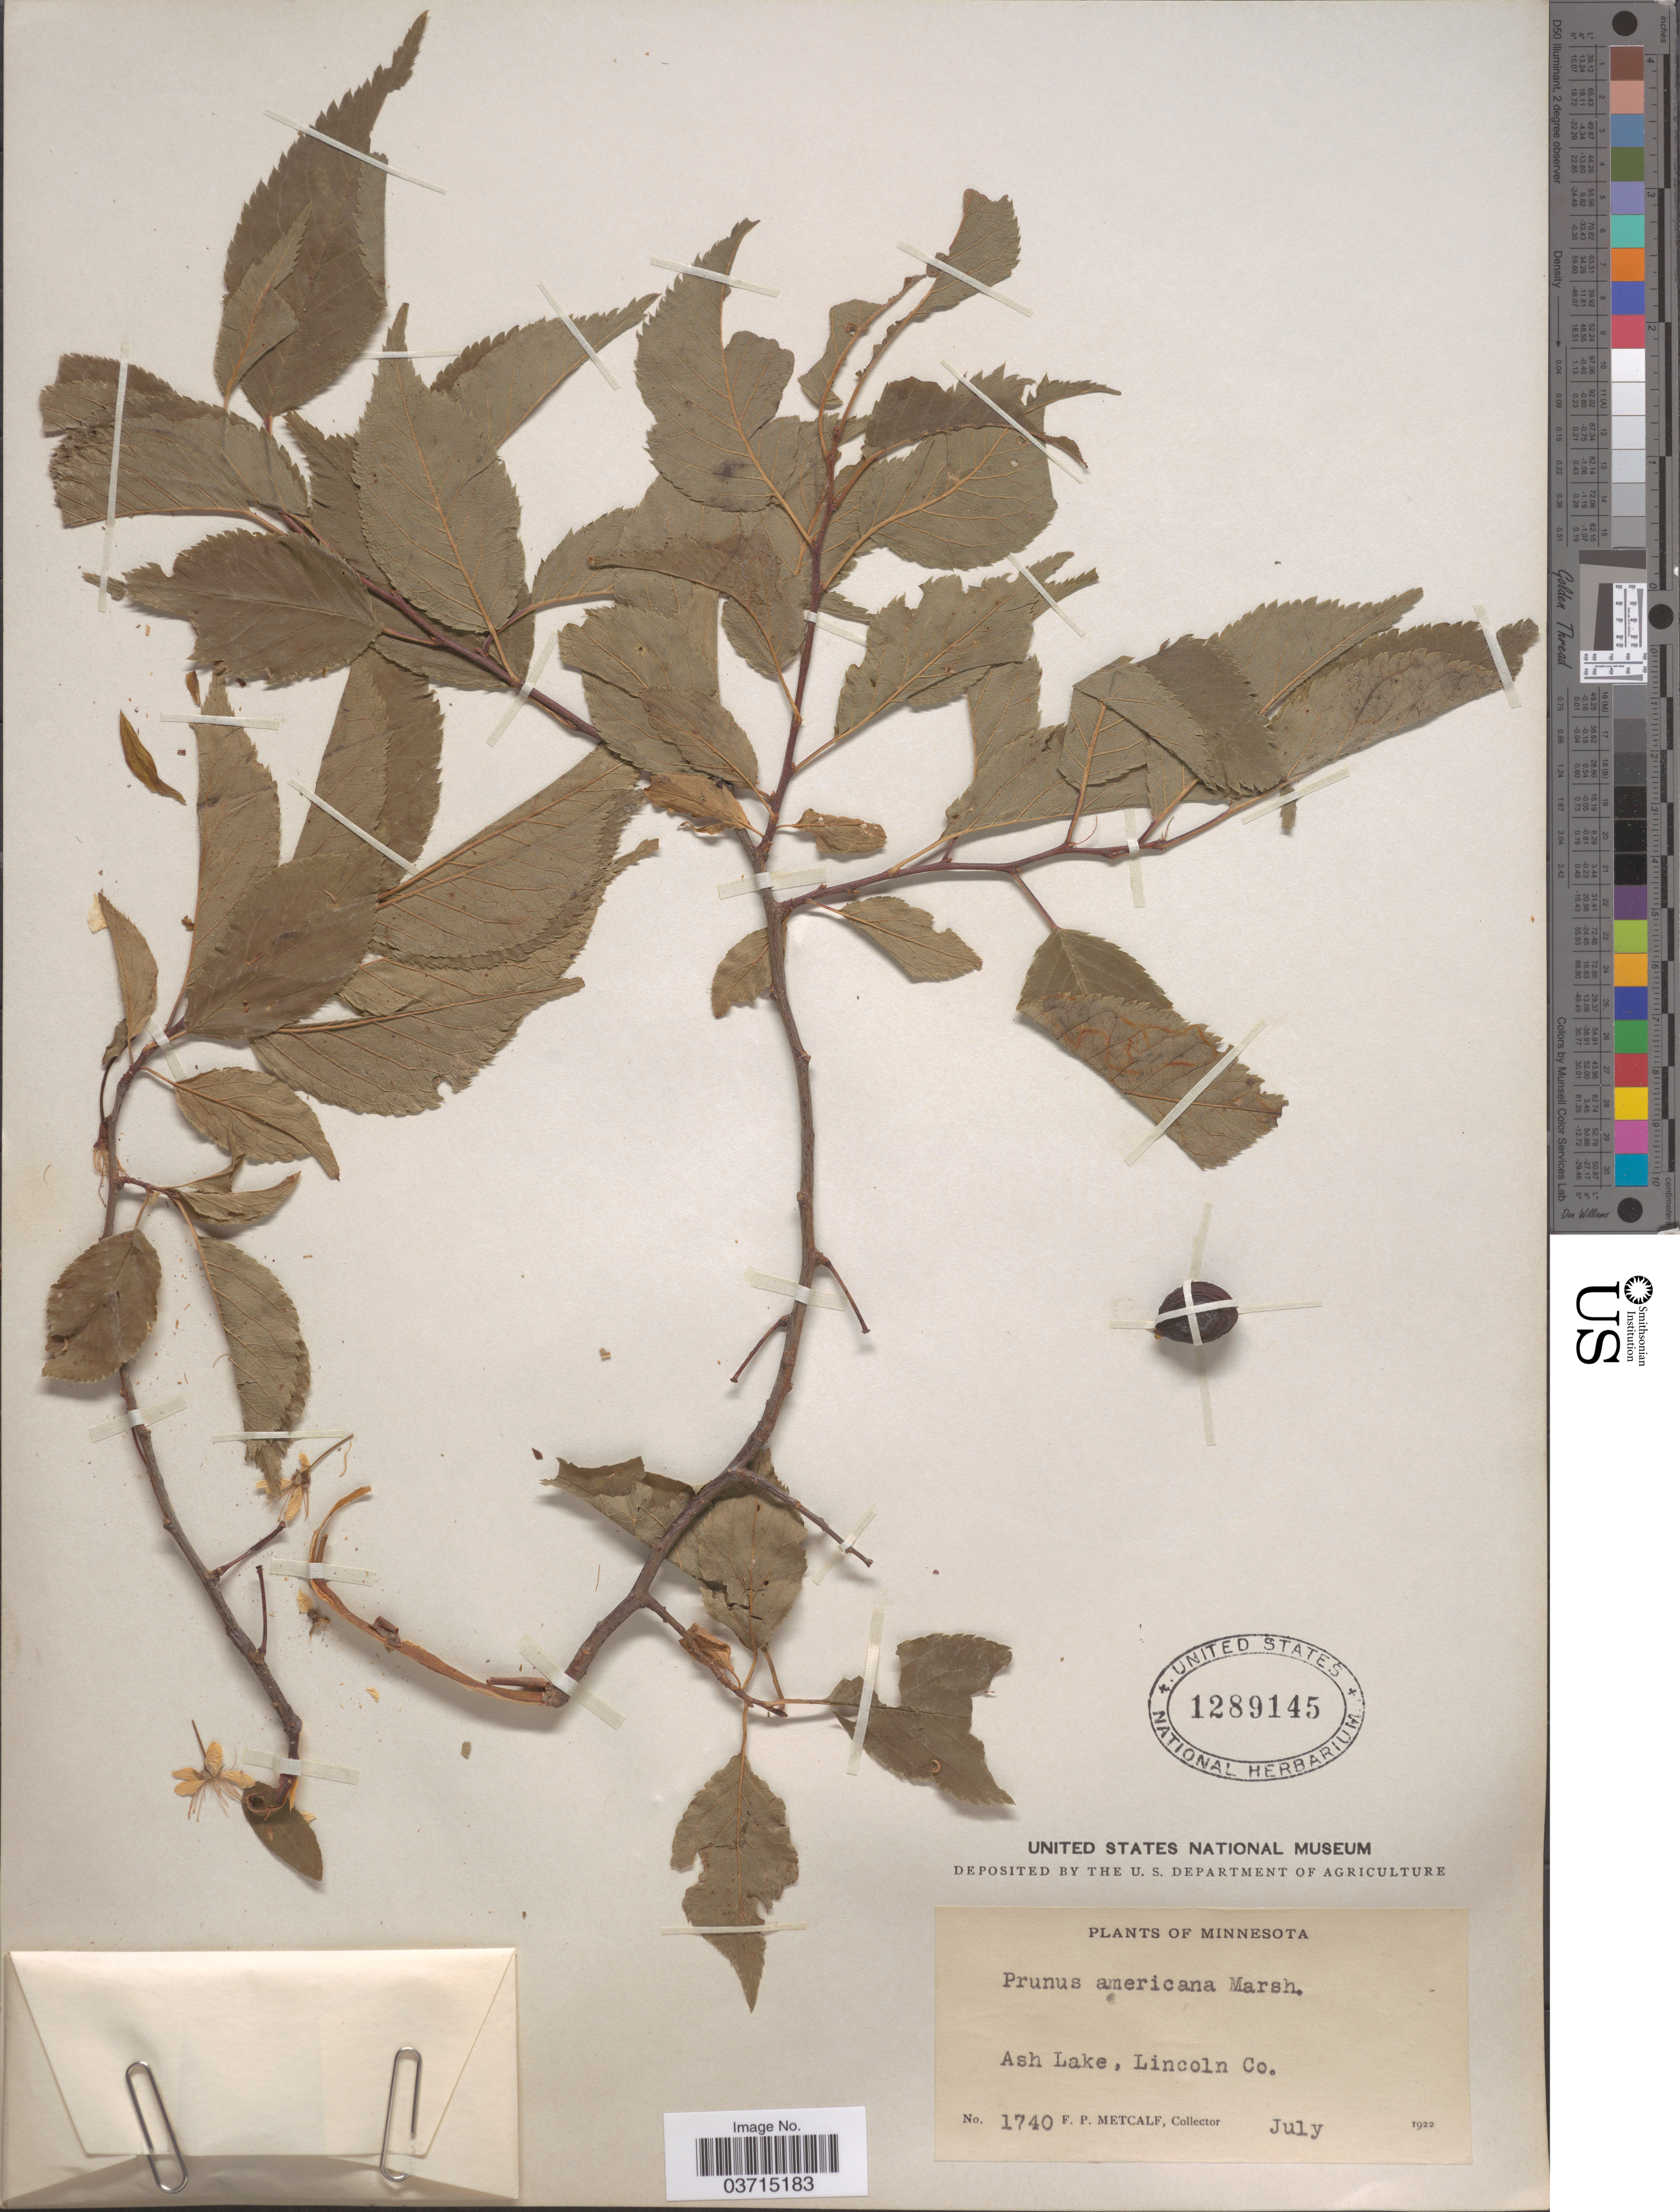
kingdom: Plantae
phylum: Tracheophyta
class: Magnoliopsida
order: Rosales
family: Rosaceae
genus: Prunus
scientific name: Prunus americana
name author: Marshall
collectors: F. Metcalf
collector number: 1740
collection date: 1922-07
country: United States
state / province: Minnesota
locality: Ash Lake, Lincoln Co.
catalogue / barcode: US 1289145